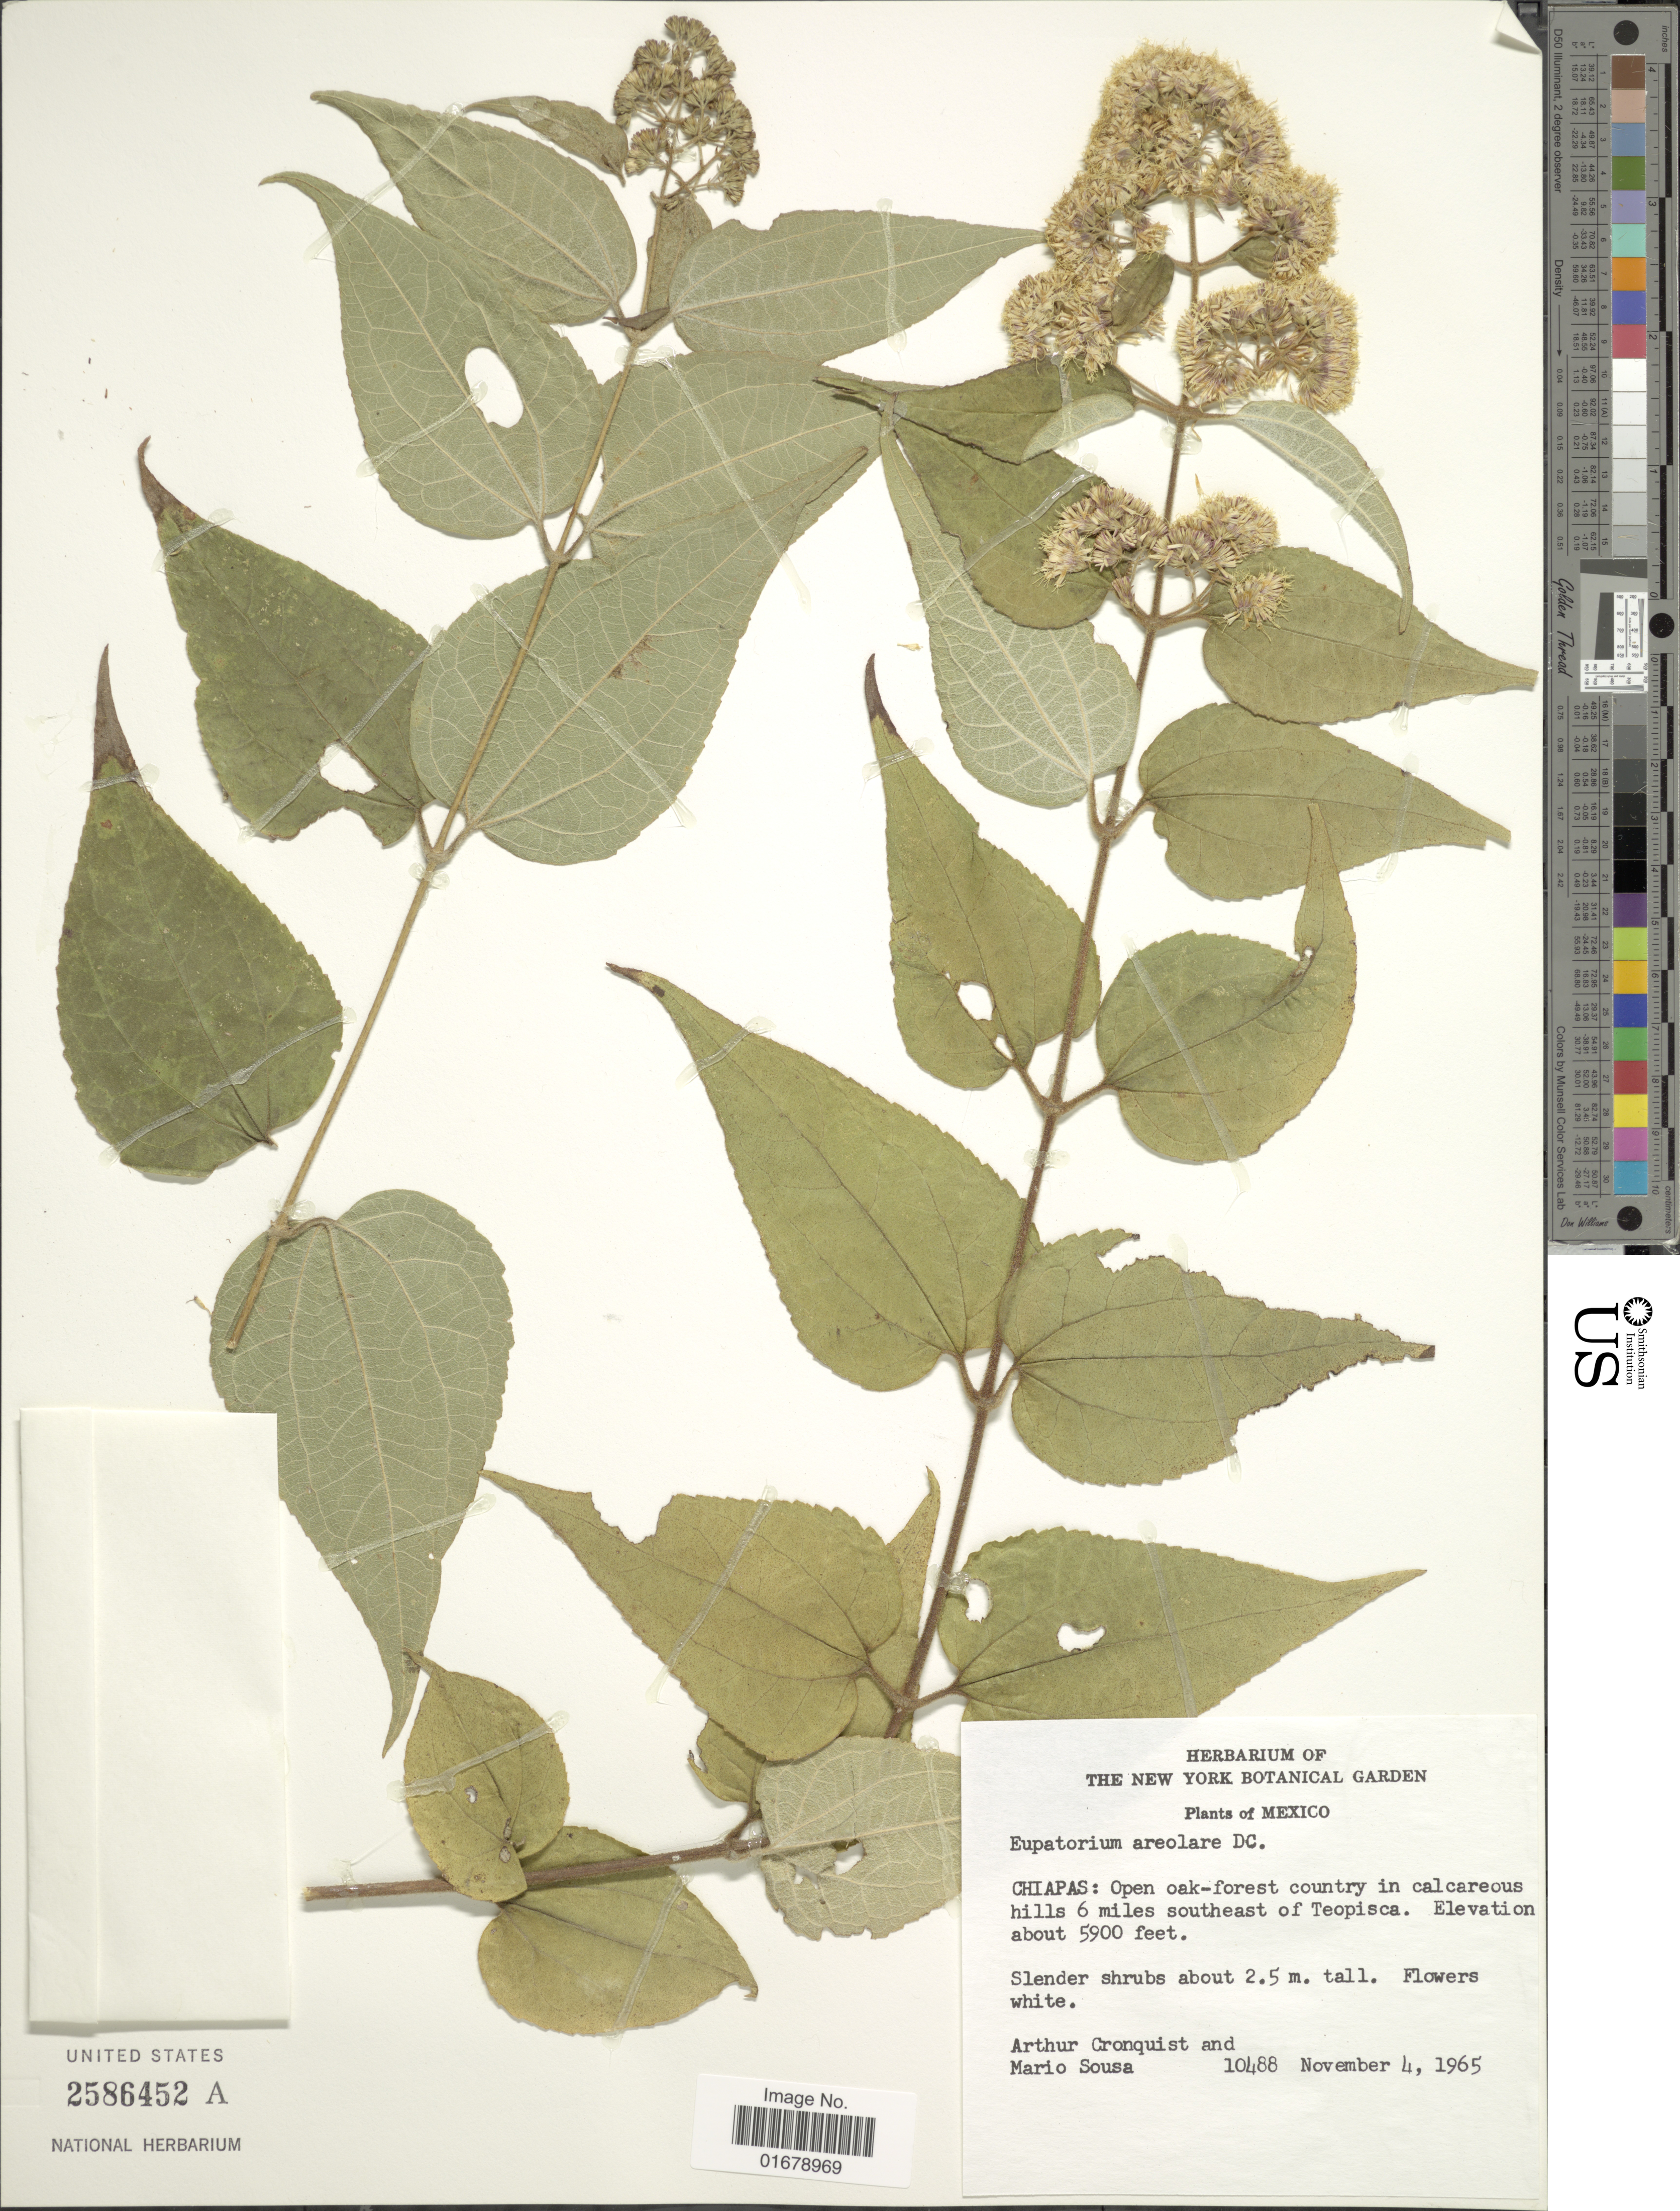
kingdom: Plantae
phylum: Tracheophyta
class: Magnoliopsida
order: Asterales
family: Asteraceae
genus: Piptothrix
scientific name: Piptothrix areolaris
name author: (DC.) R.M. King & H. Rob.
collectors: A. J. Cronquist & M. Sousa S.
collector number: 10488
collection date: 1965-11-04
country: Mexico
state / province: Chiapas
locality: Chiapas: open oak-forest country in clacaeous hills 6 miles souteast of Teopisca.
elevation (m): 1798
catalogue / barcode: US 2586452A